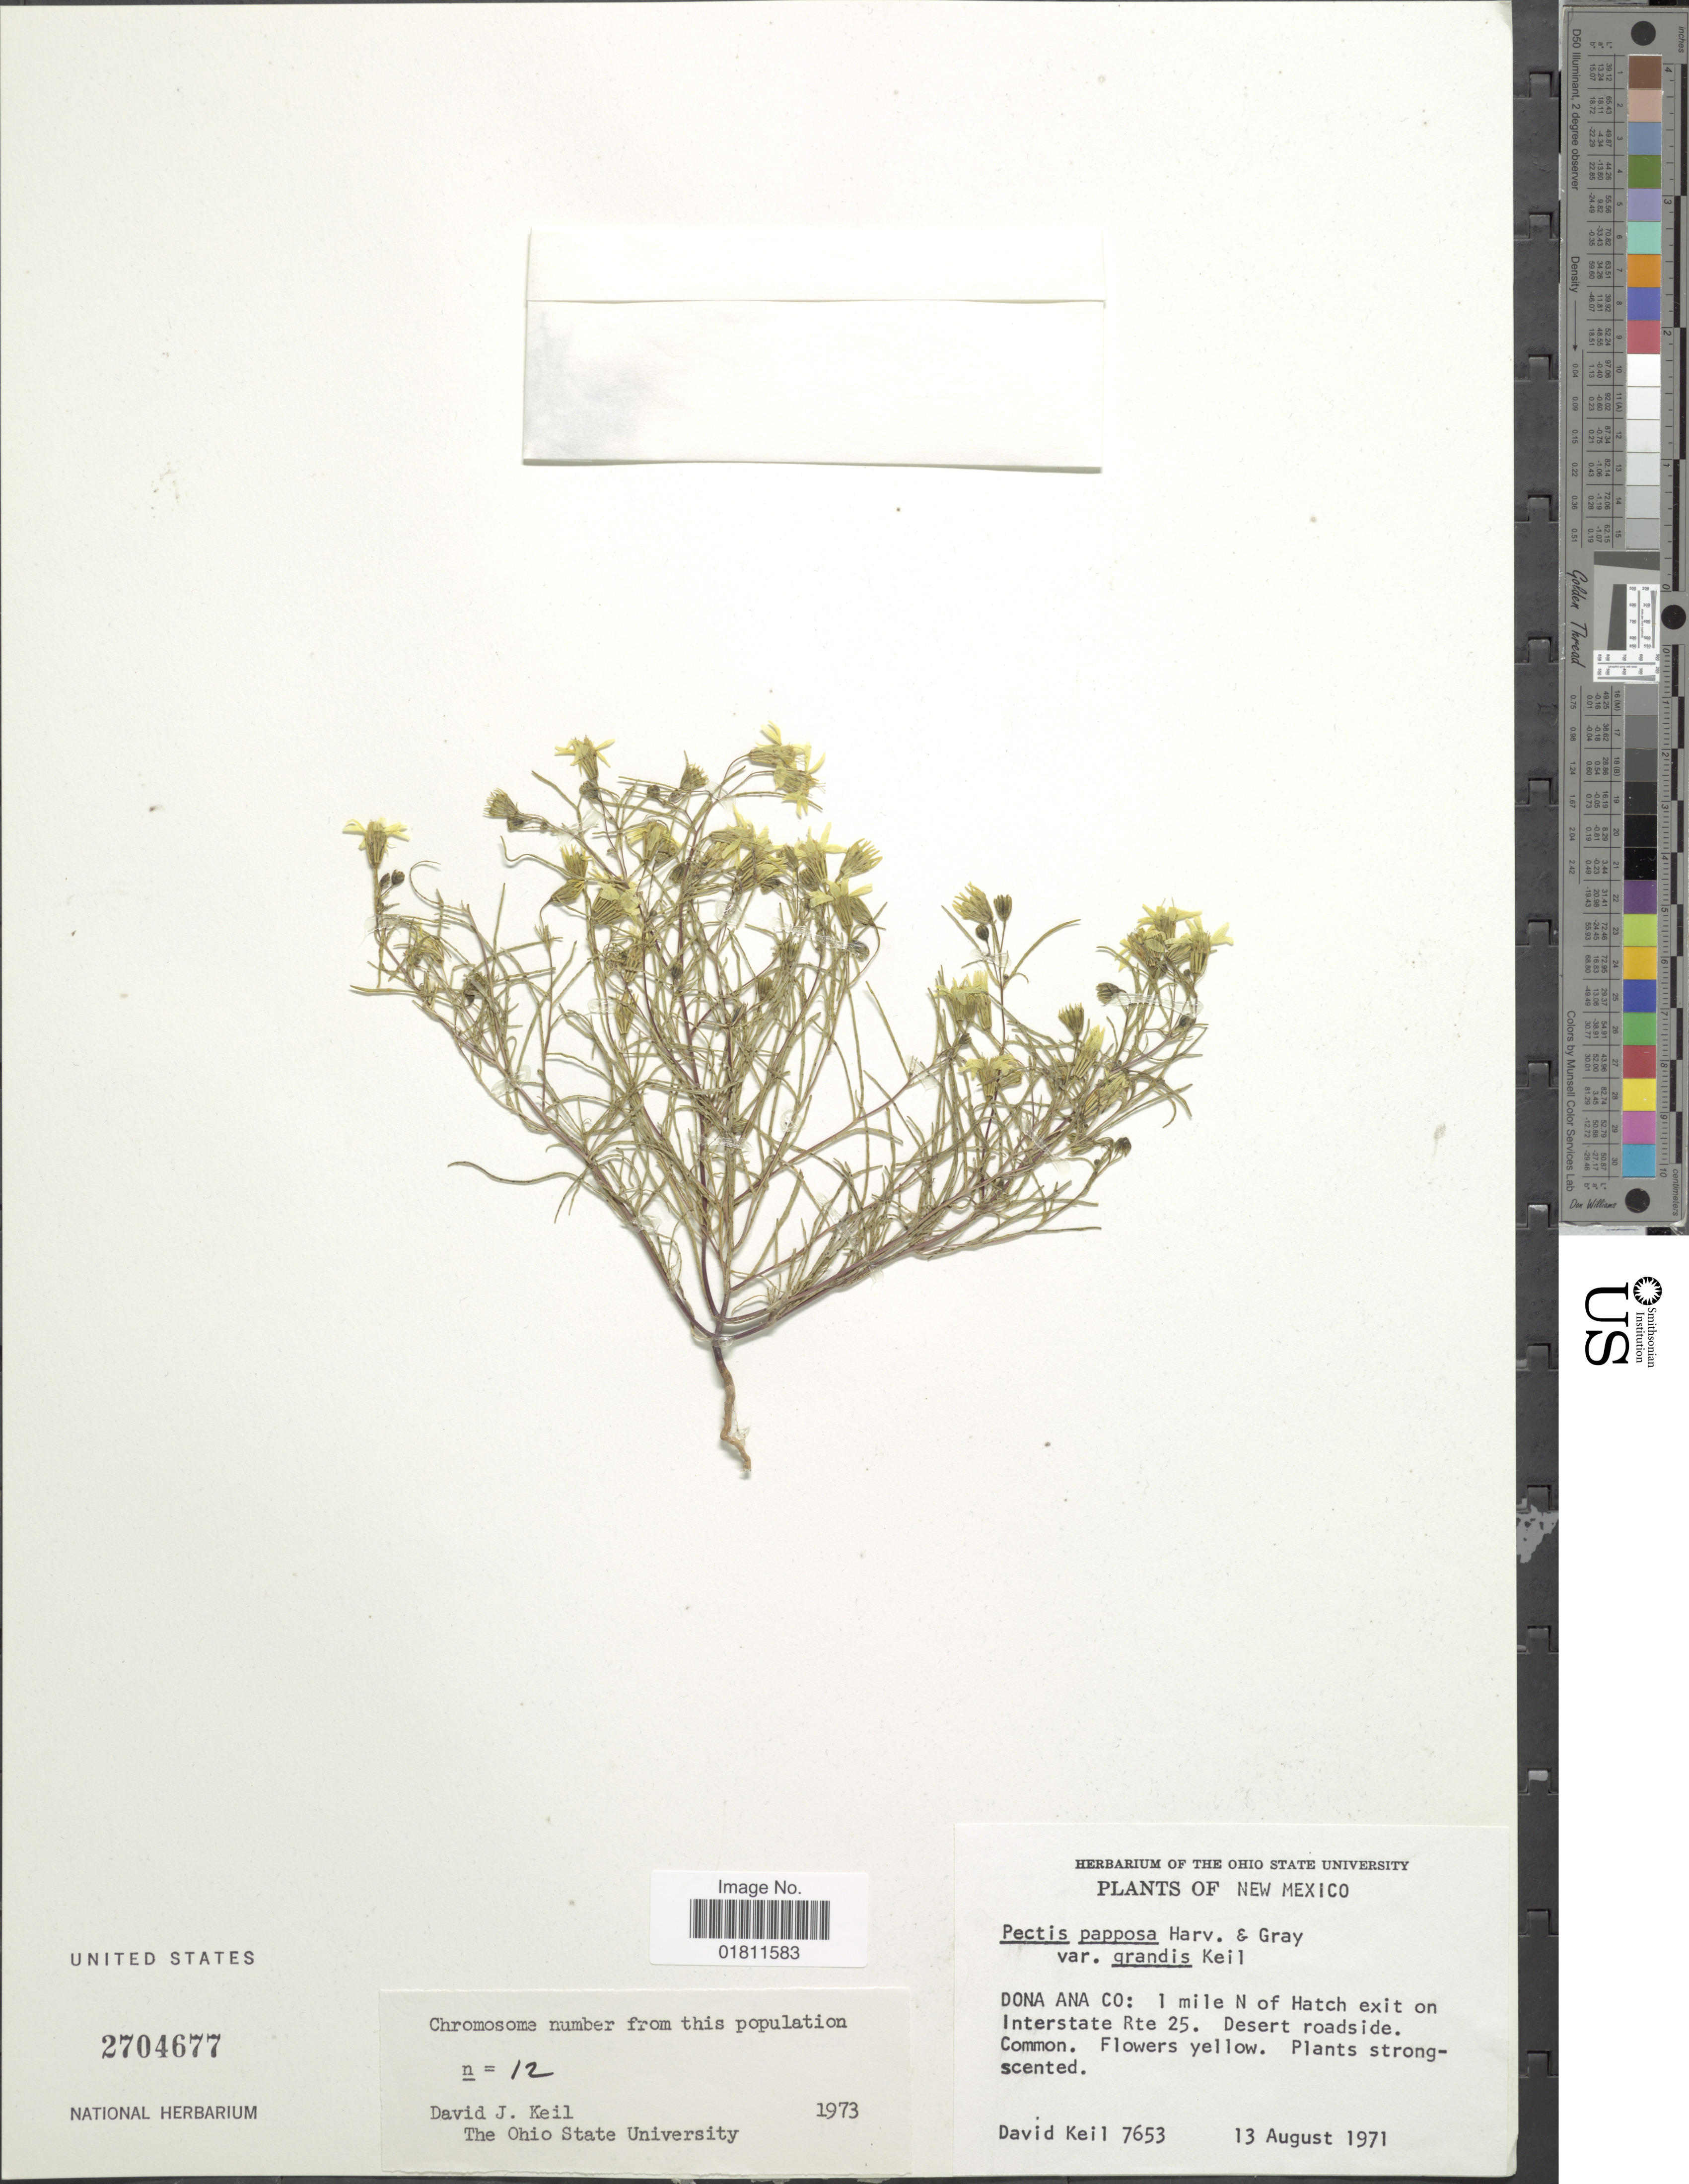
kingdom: Plantae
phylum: Tracheophyta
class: Magnoliopsida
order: Asterales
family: Asteraceae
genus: Pectis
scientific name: Pectis papposa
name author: Harv. & A. Gray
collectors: D. J. Keil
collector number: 7653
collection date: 1971-08-13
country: United States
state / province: New Mexico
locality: New Mexico. Dona Ana Co.: 1 mile N of hatch exit on Interstate Rte 25. Desert Roadside.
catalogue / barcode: US 2704677